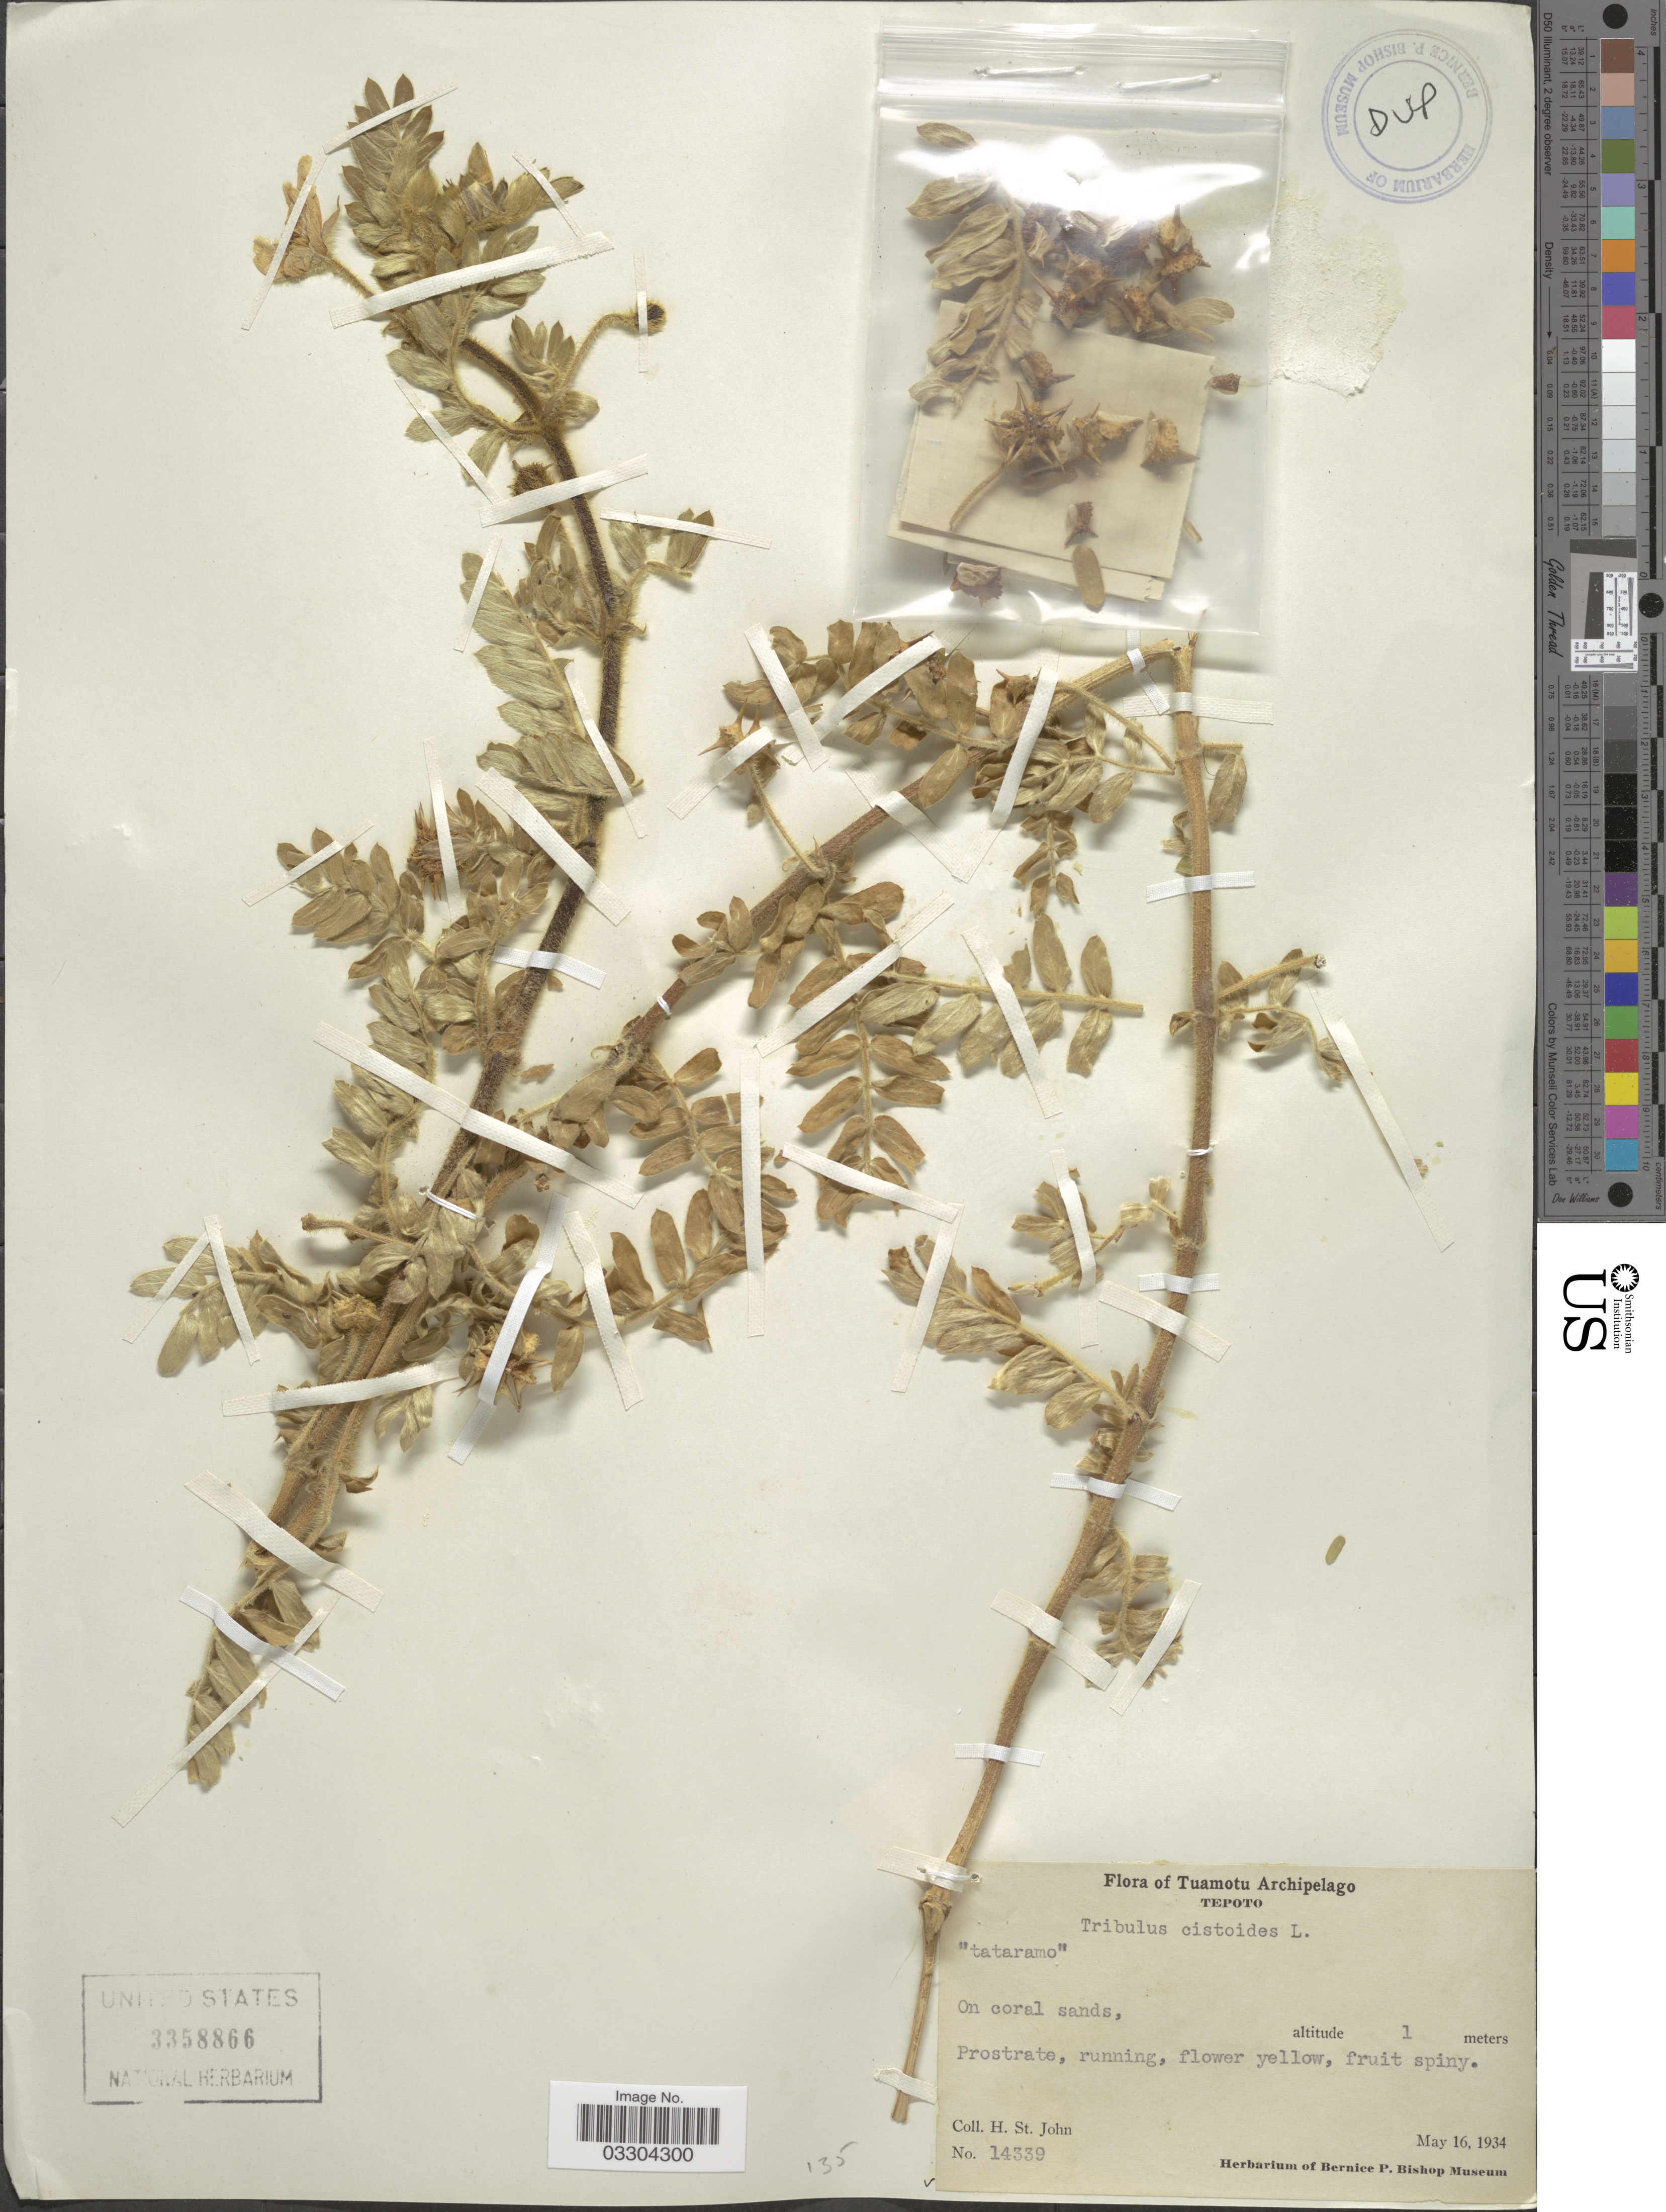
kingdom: Plantae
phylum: Tracheophyta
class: Magnoliopsida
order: Zygophyllales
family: Zygophyllaceae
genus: Tribulus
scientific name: Tribulus cistoides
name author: L.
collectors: H. St. John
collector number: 14339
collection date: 1934-05-16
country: French Polynesia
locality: Tuamotu Archipelago. Tepoto.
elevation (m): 1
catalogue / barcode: US 3358866